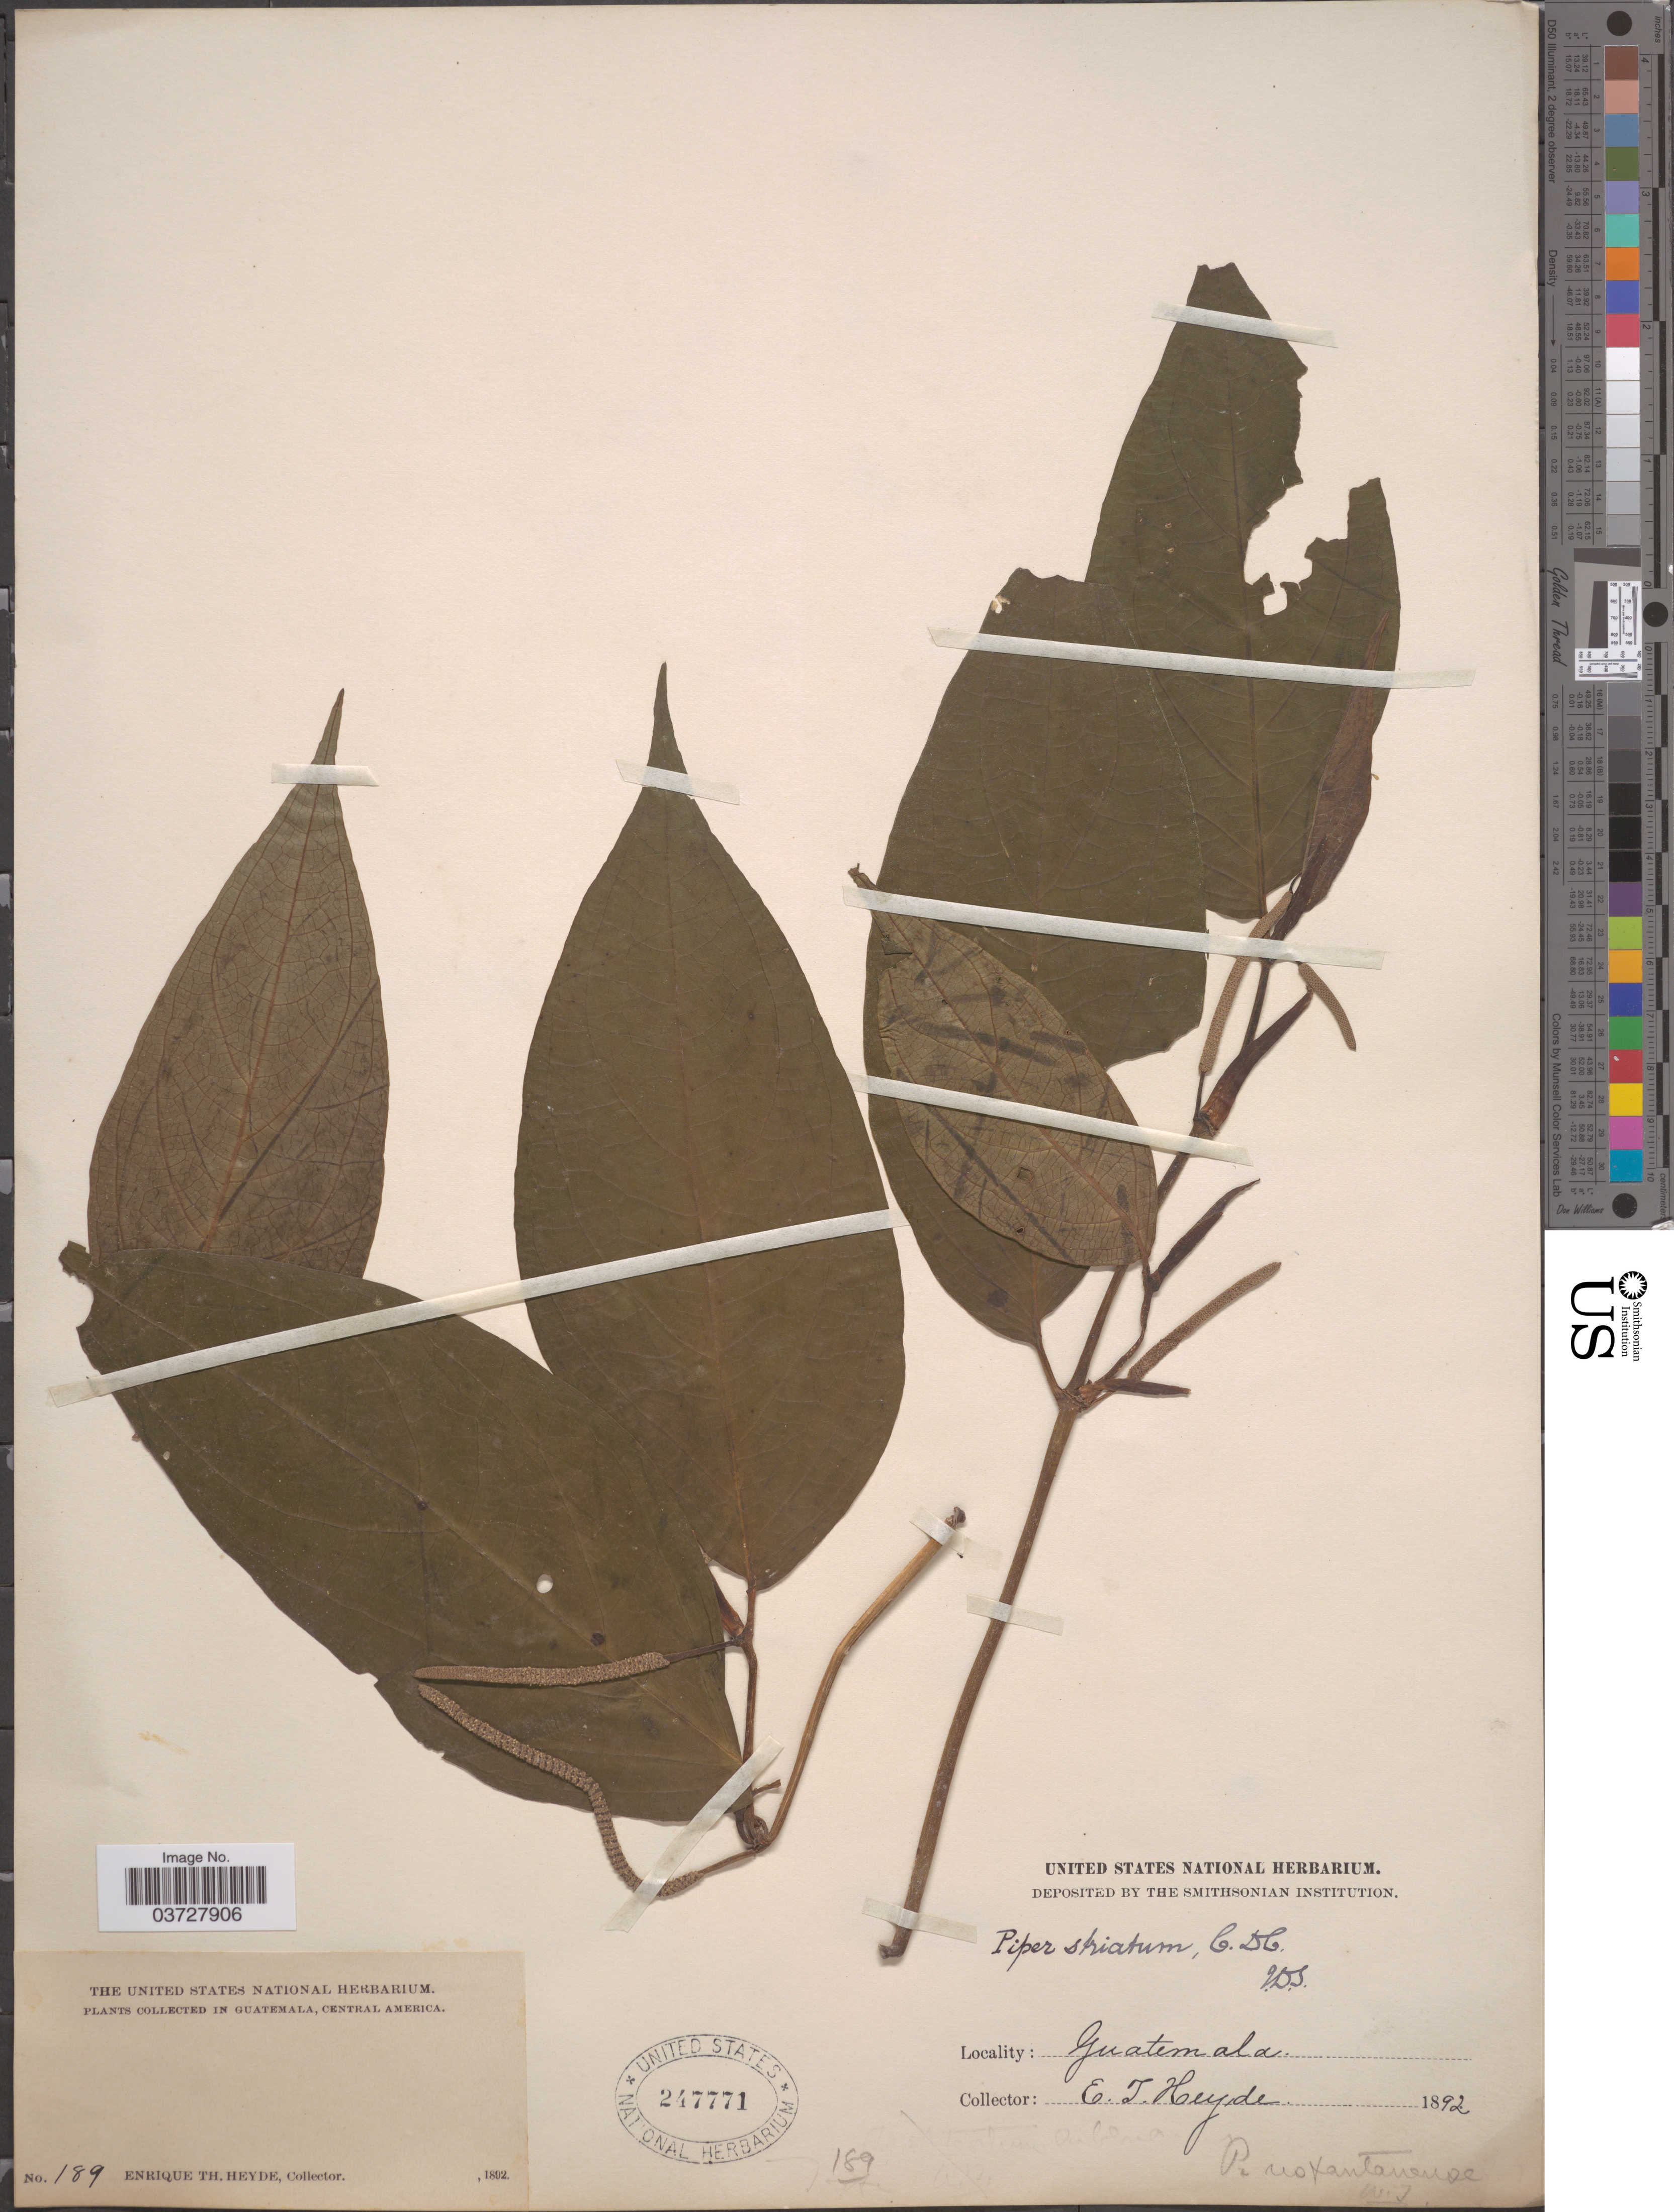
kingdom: Plantae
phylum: Tracheophyta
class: Magnoliopsida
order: Piperales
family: Piperaceae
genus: Piper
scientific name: Piper uspantanense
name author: C. DC.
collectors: E. T. Heyde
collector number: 189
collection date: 1892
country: Guatemala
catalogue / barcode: US 247771